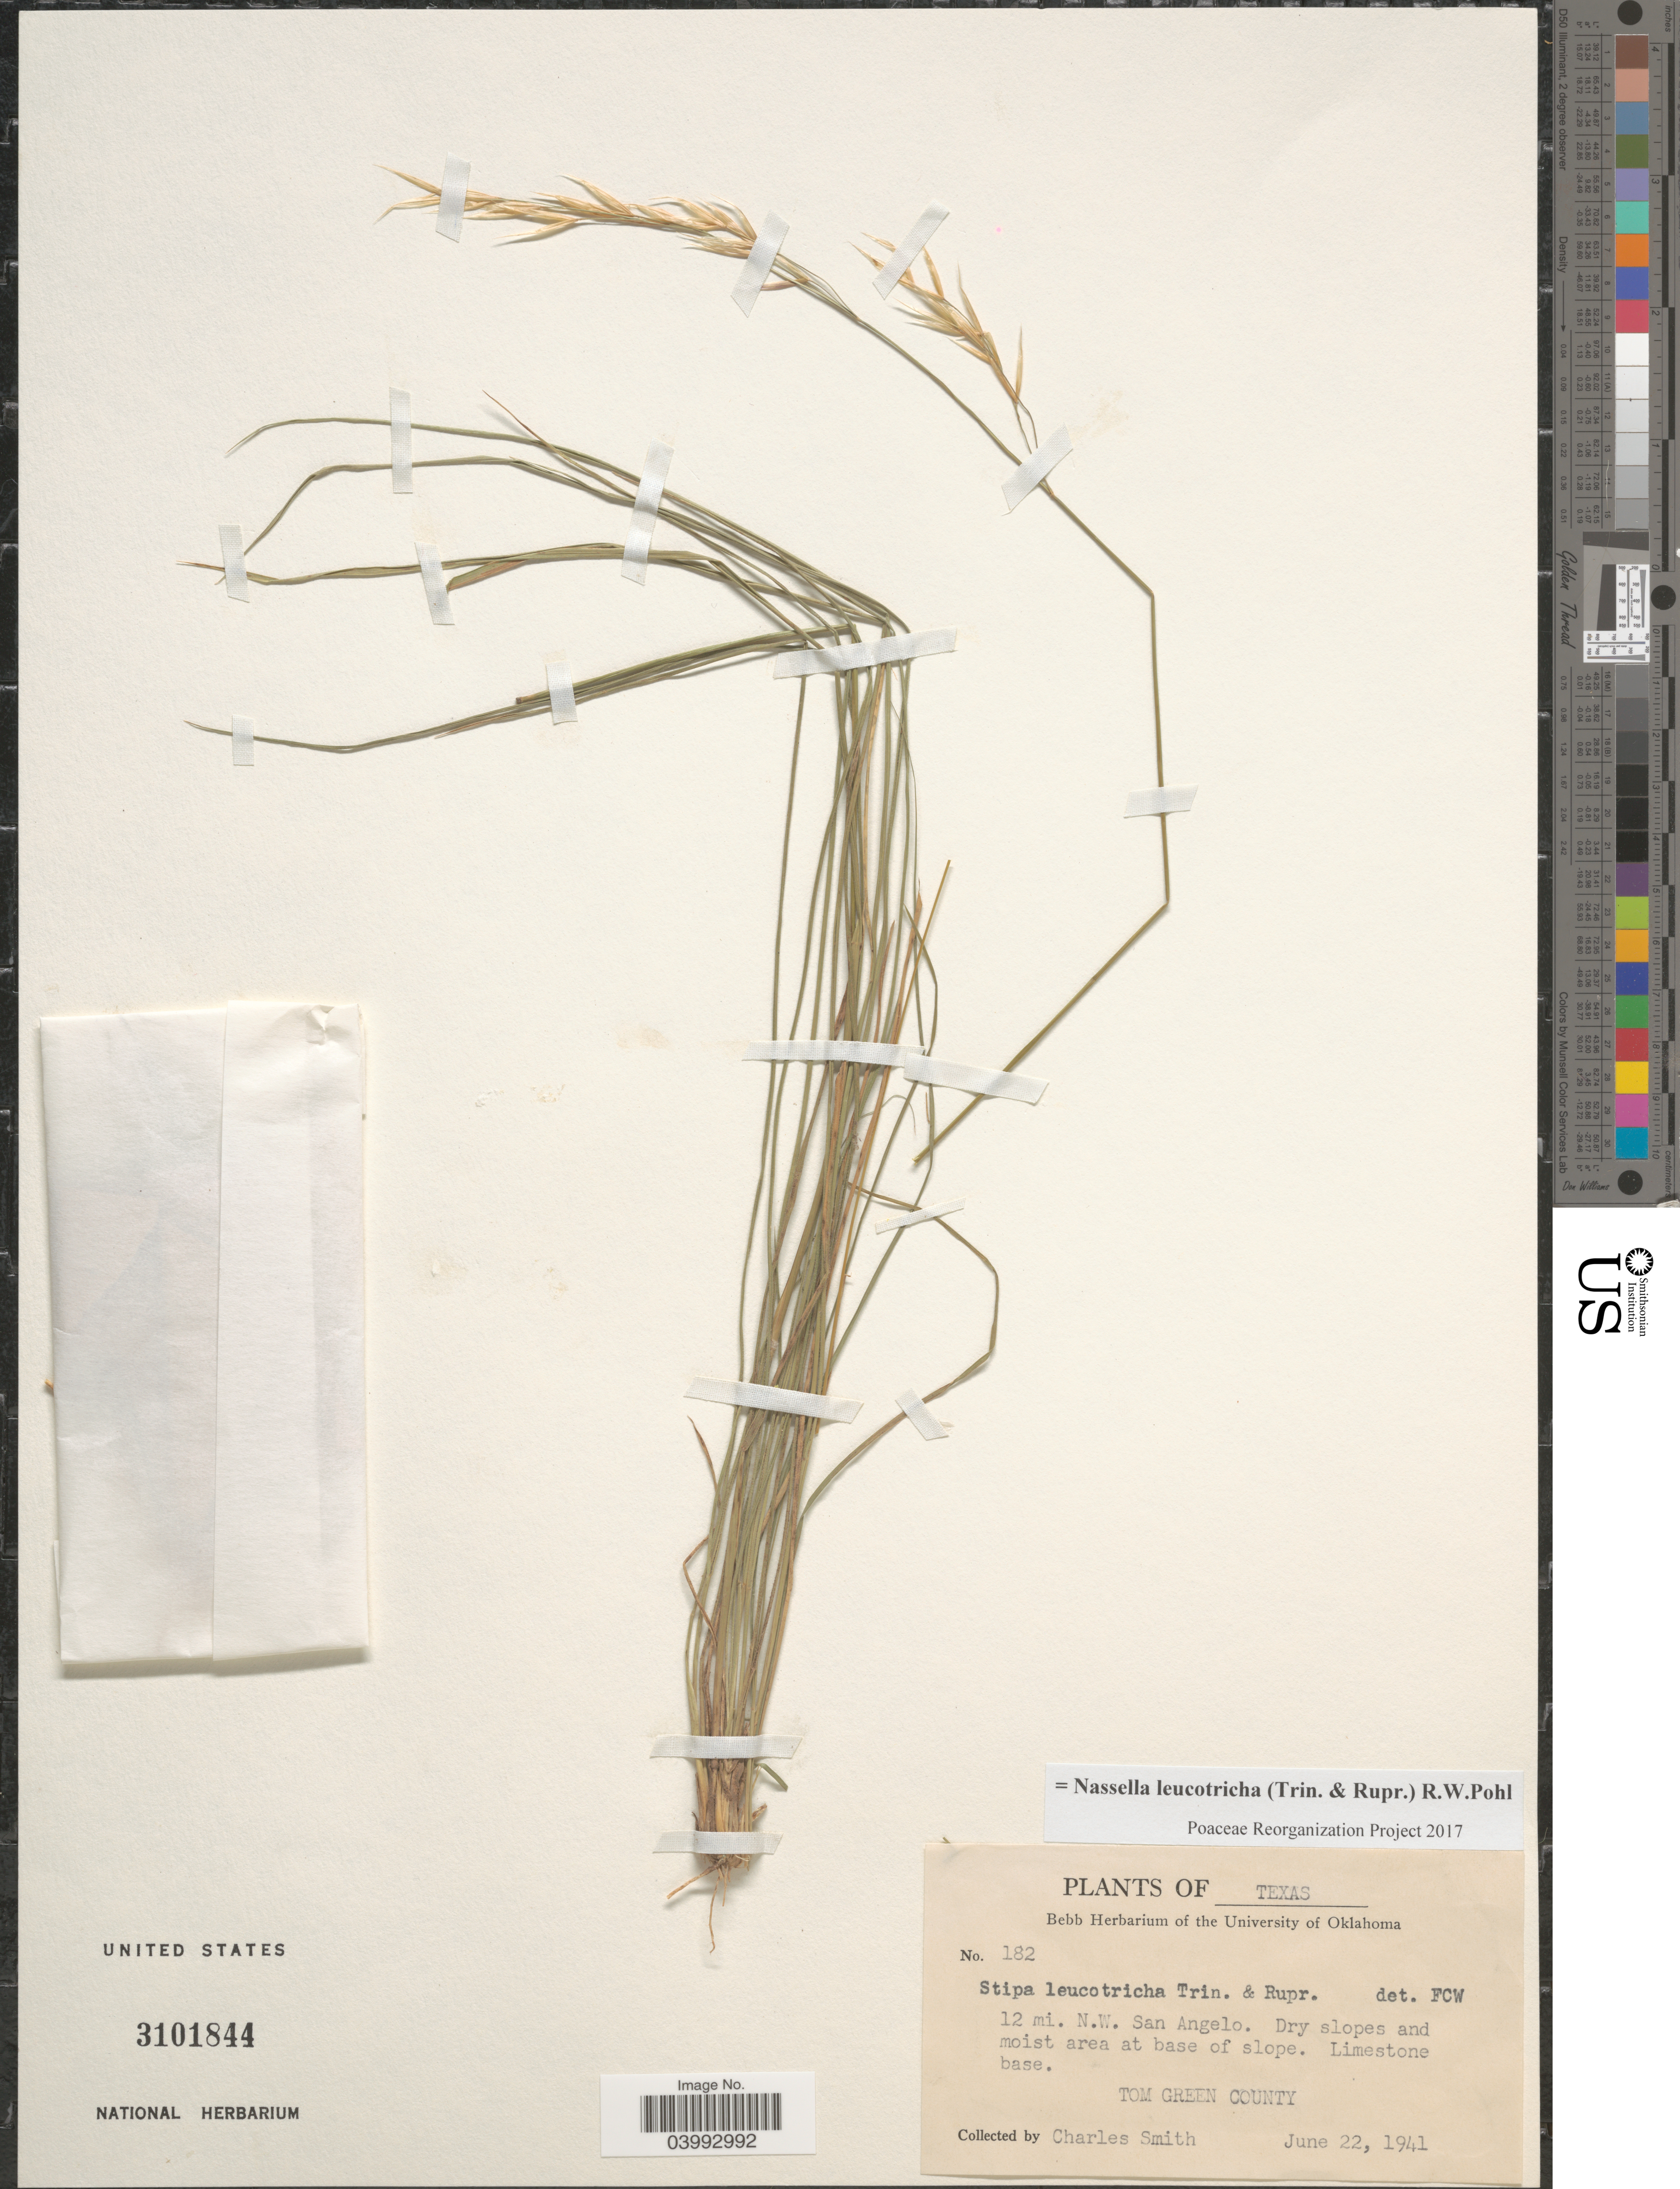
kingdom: Plantae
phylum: Tracheophyta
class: Liliopsida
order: Poales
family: Poaceae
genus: Nassella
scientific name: Nassella leucotricha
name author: (Trin. & Rupr.) R.W. Pohl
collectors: C. L. Smith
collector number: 182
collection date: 1941-06-22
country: United States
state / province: Texas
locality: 12 mi. N.W. San Angelo. Tom Green County.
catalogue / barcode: US 3101844